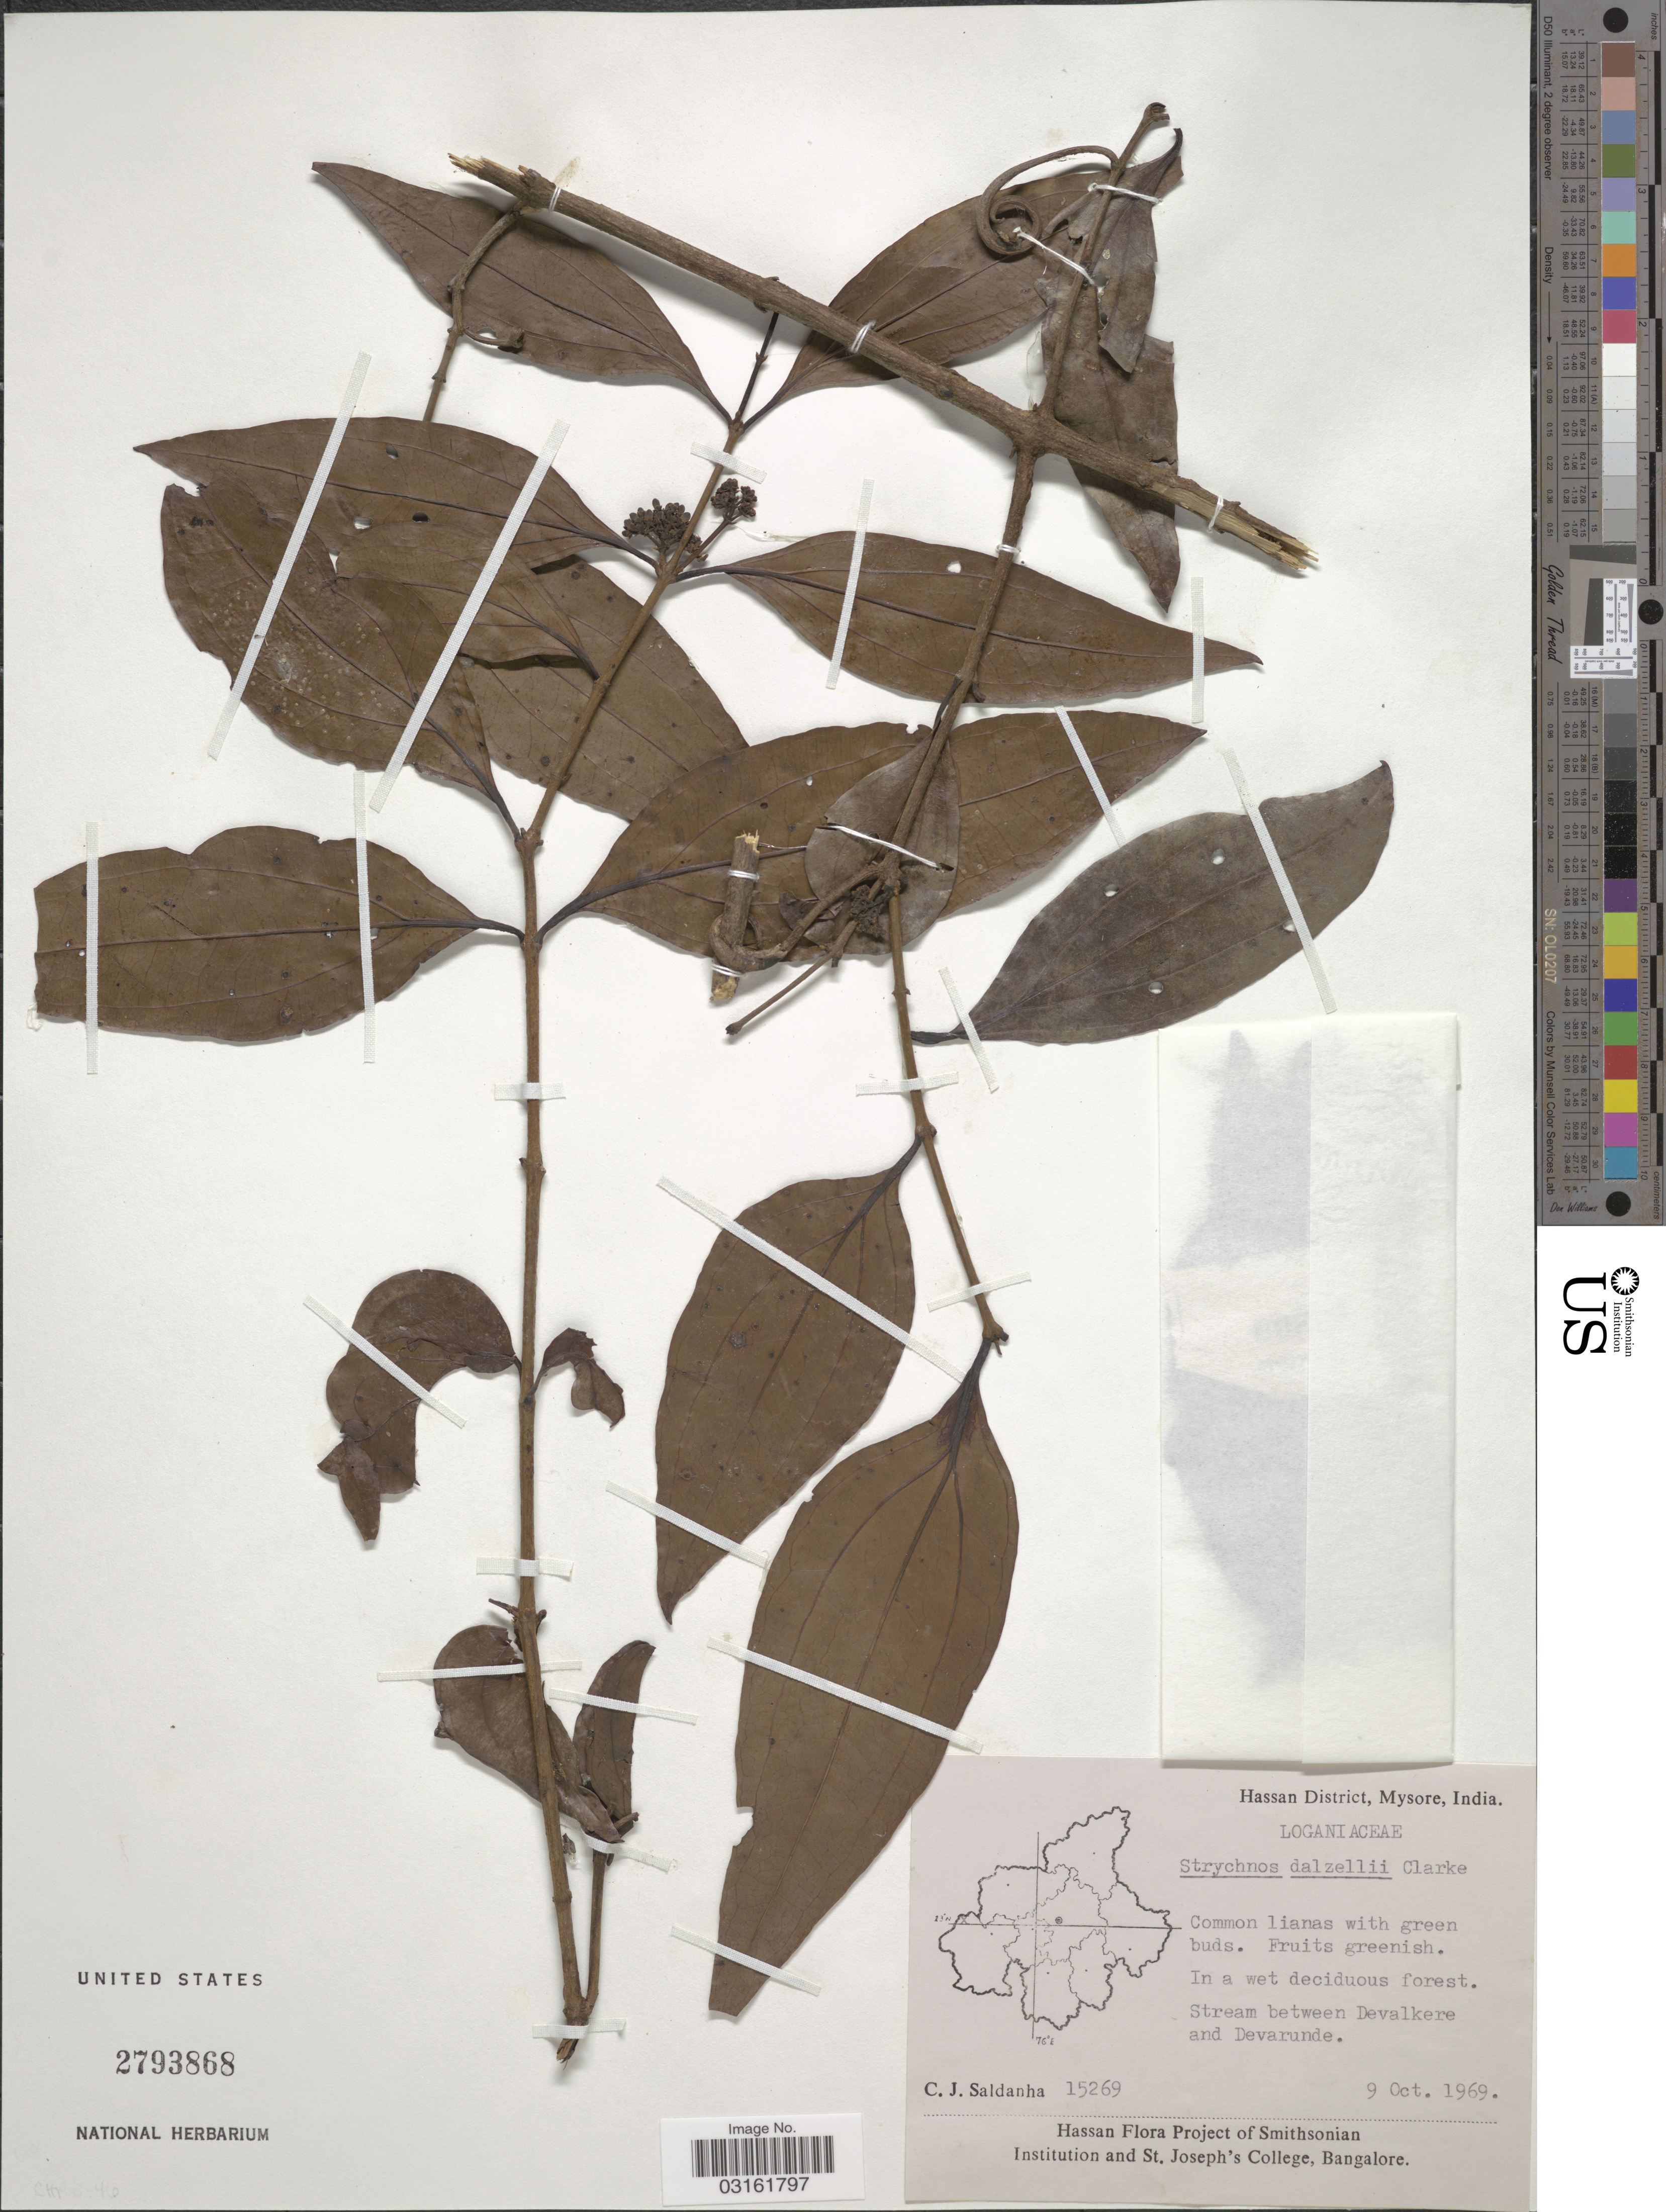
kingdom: Plantae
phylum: Tracheophyta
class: Magnoliopsida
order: Gentianales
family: Loganiaceae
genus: Strychnos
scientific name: Strychnos dalzellii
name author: C.B. Clarke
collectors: C. J. Saldanha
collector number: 15269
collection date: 1969-10-09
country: India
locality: Hassan District, Mysore. Stream between Devalkere and Devarunde.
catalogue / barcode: US 2793868